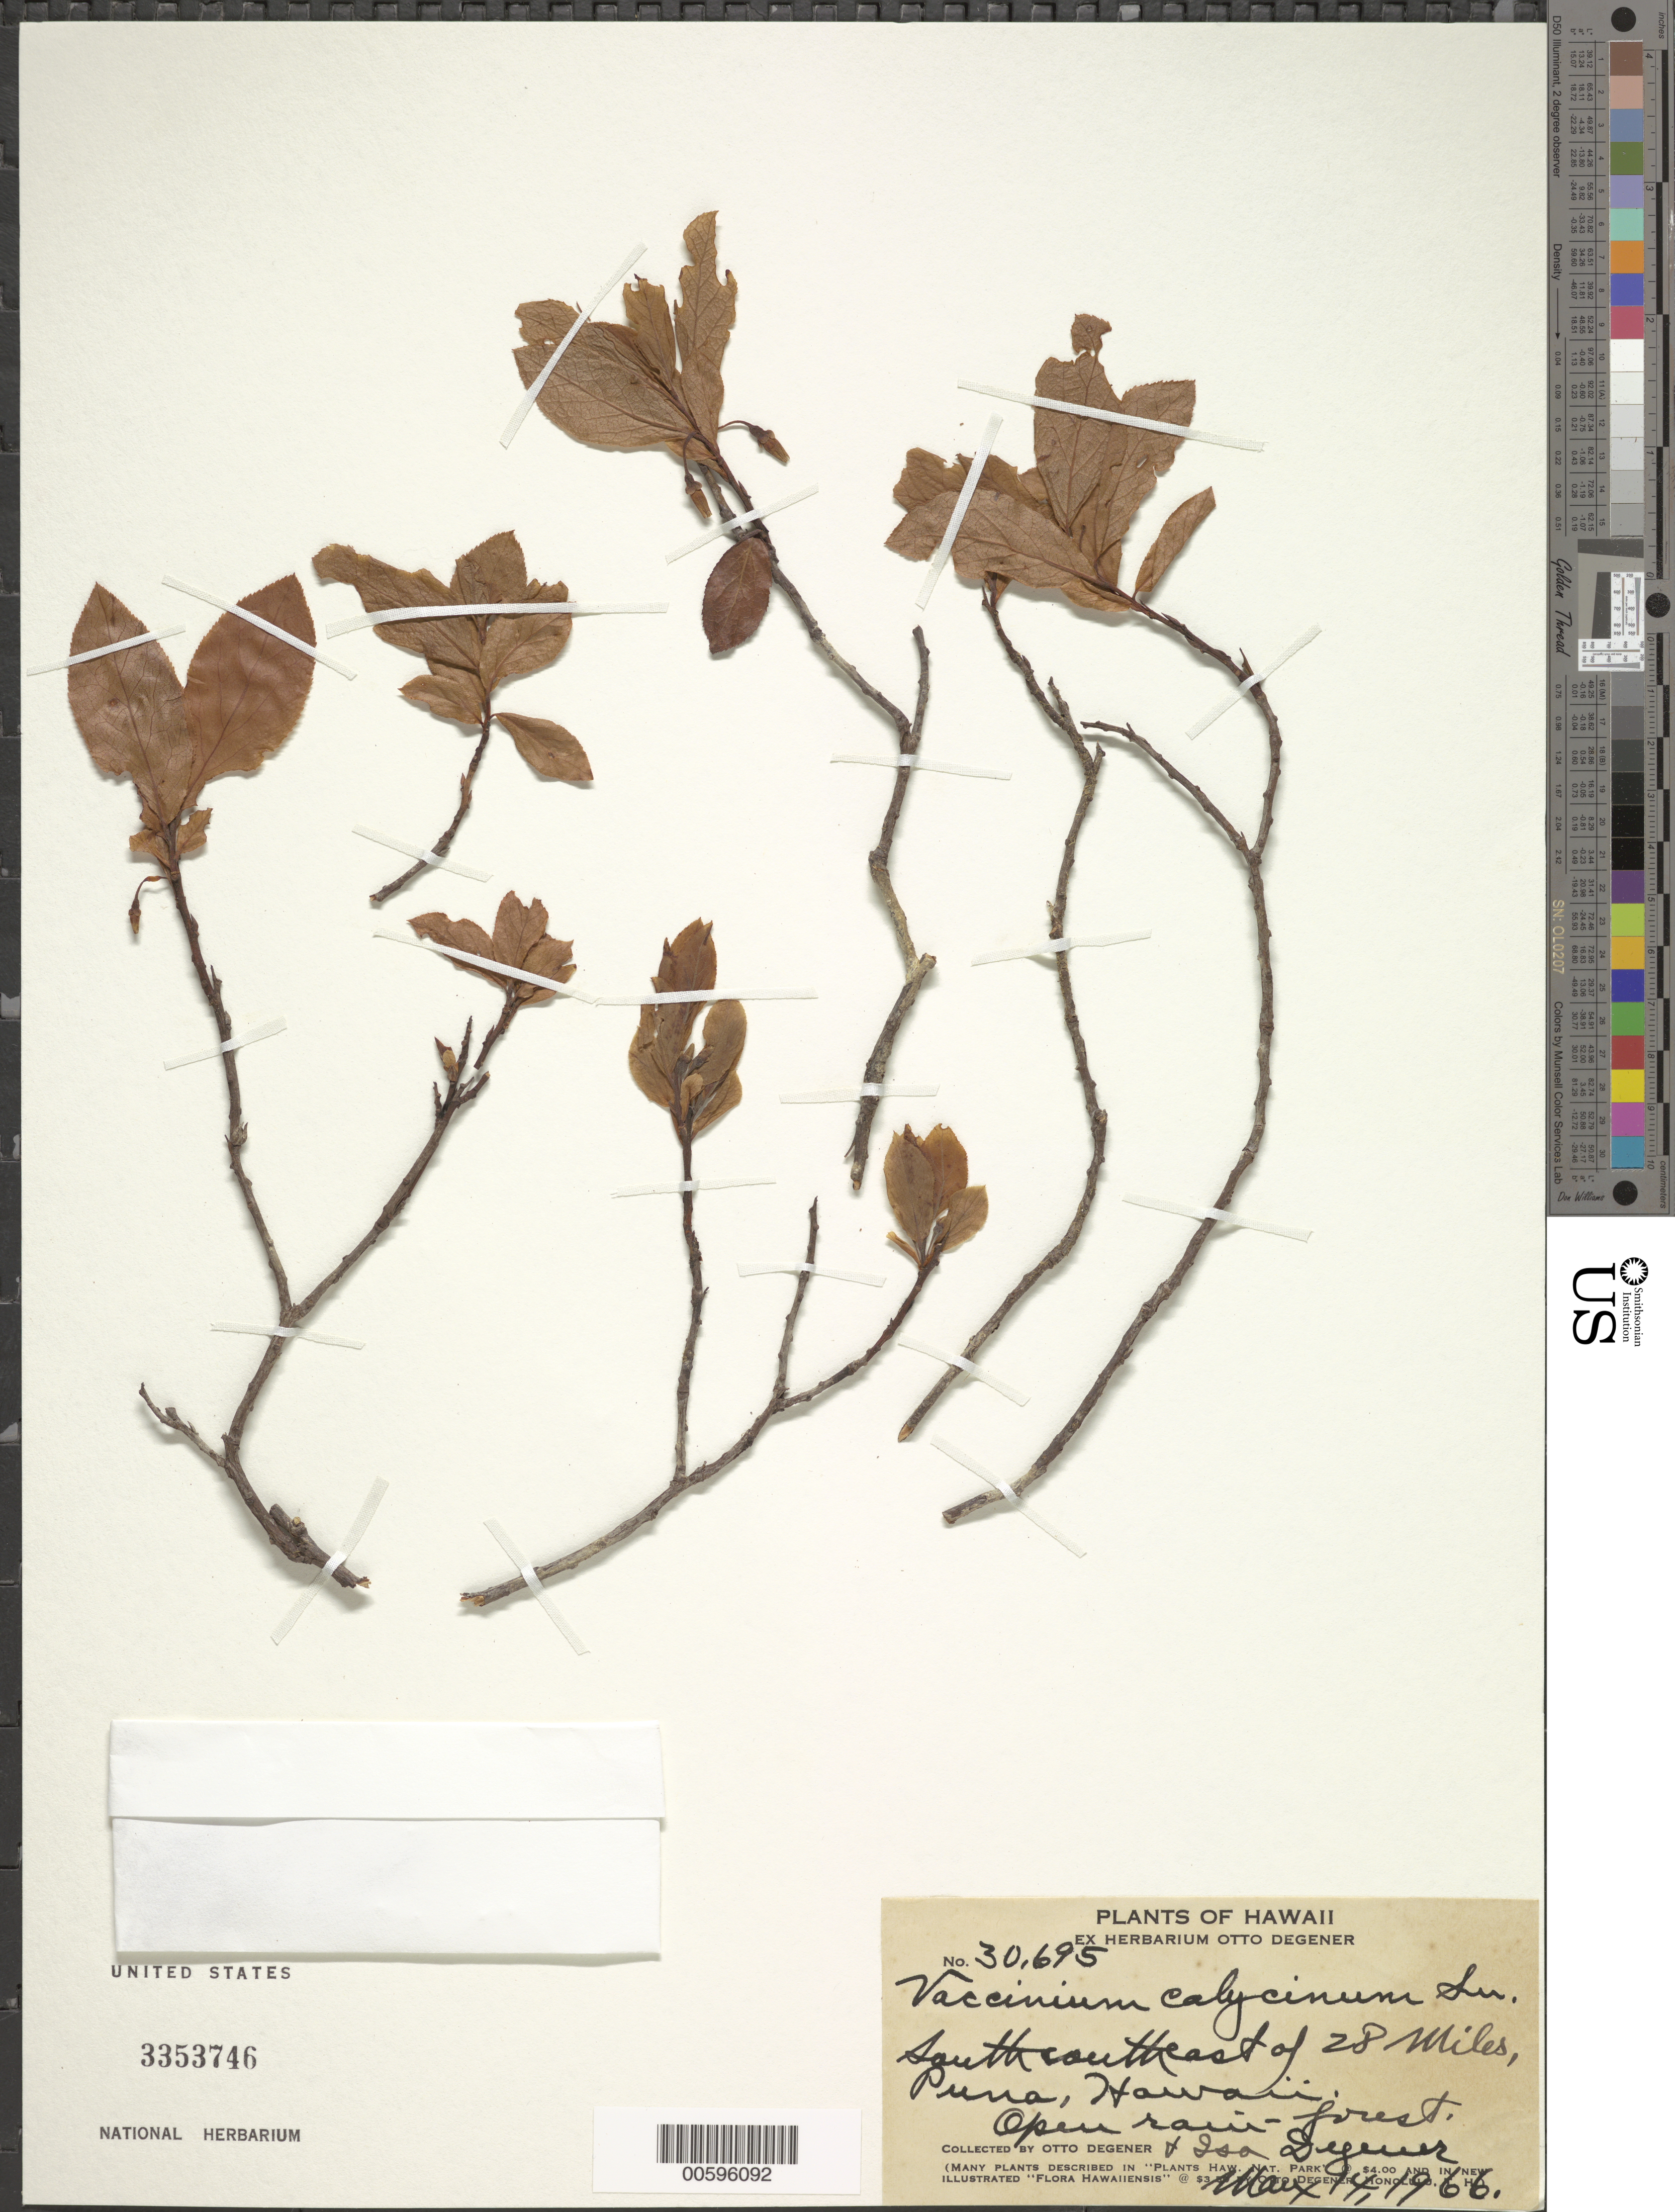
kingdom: Plantae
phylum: Tracheophyta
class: Magnoliopsida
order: Ericales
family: Ericaceae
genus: Vaccinium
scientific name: Vaccinium calycinum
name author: Sm.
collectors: O. Degener & I. Degener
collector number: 30695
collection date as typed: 14 May 1966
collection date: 1966-05-14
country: United States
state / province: Hawaii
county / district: Hawaii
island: Hawaii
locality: SSE of 28 Miles, Puna.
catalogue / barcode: US 3353746